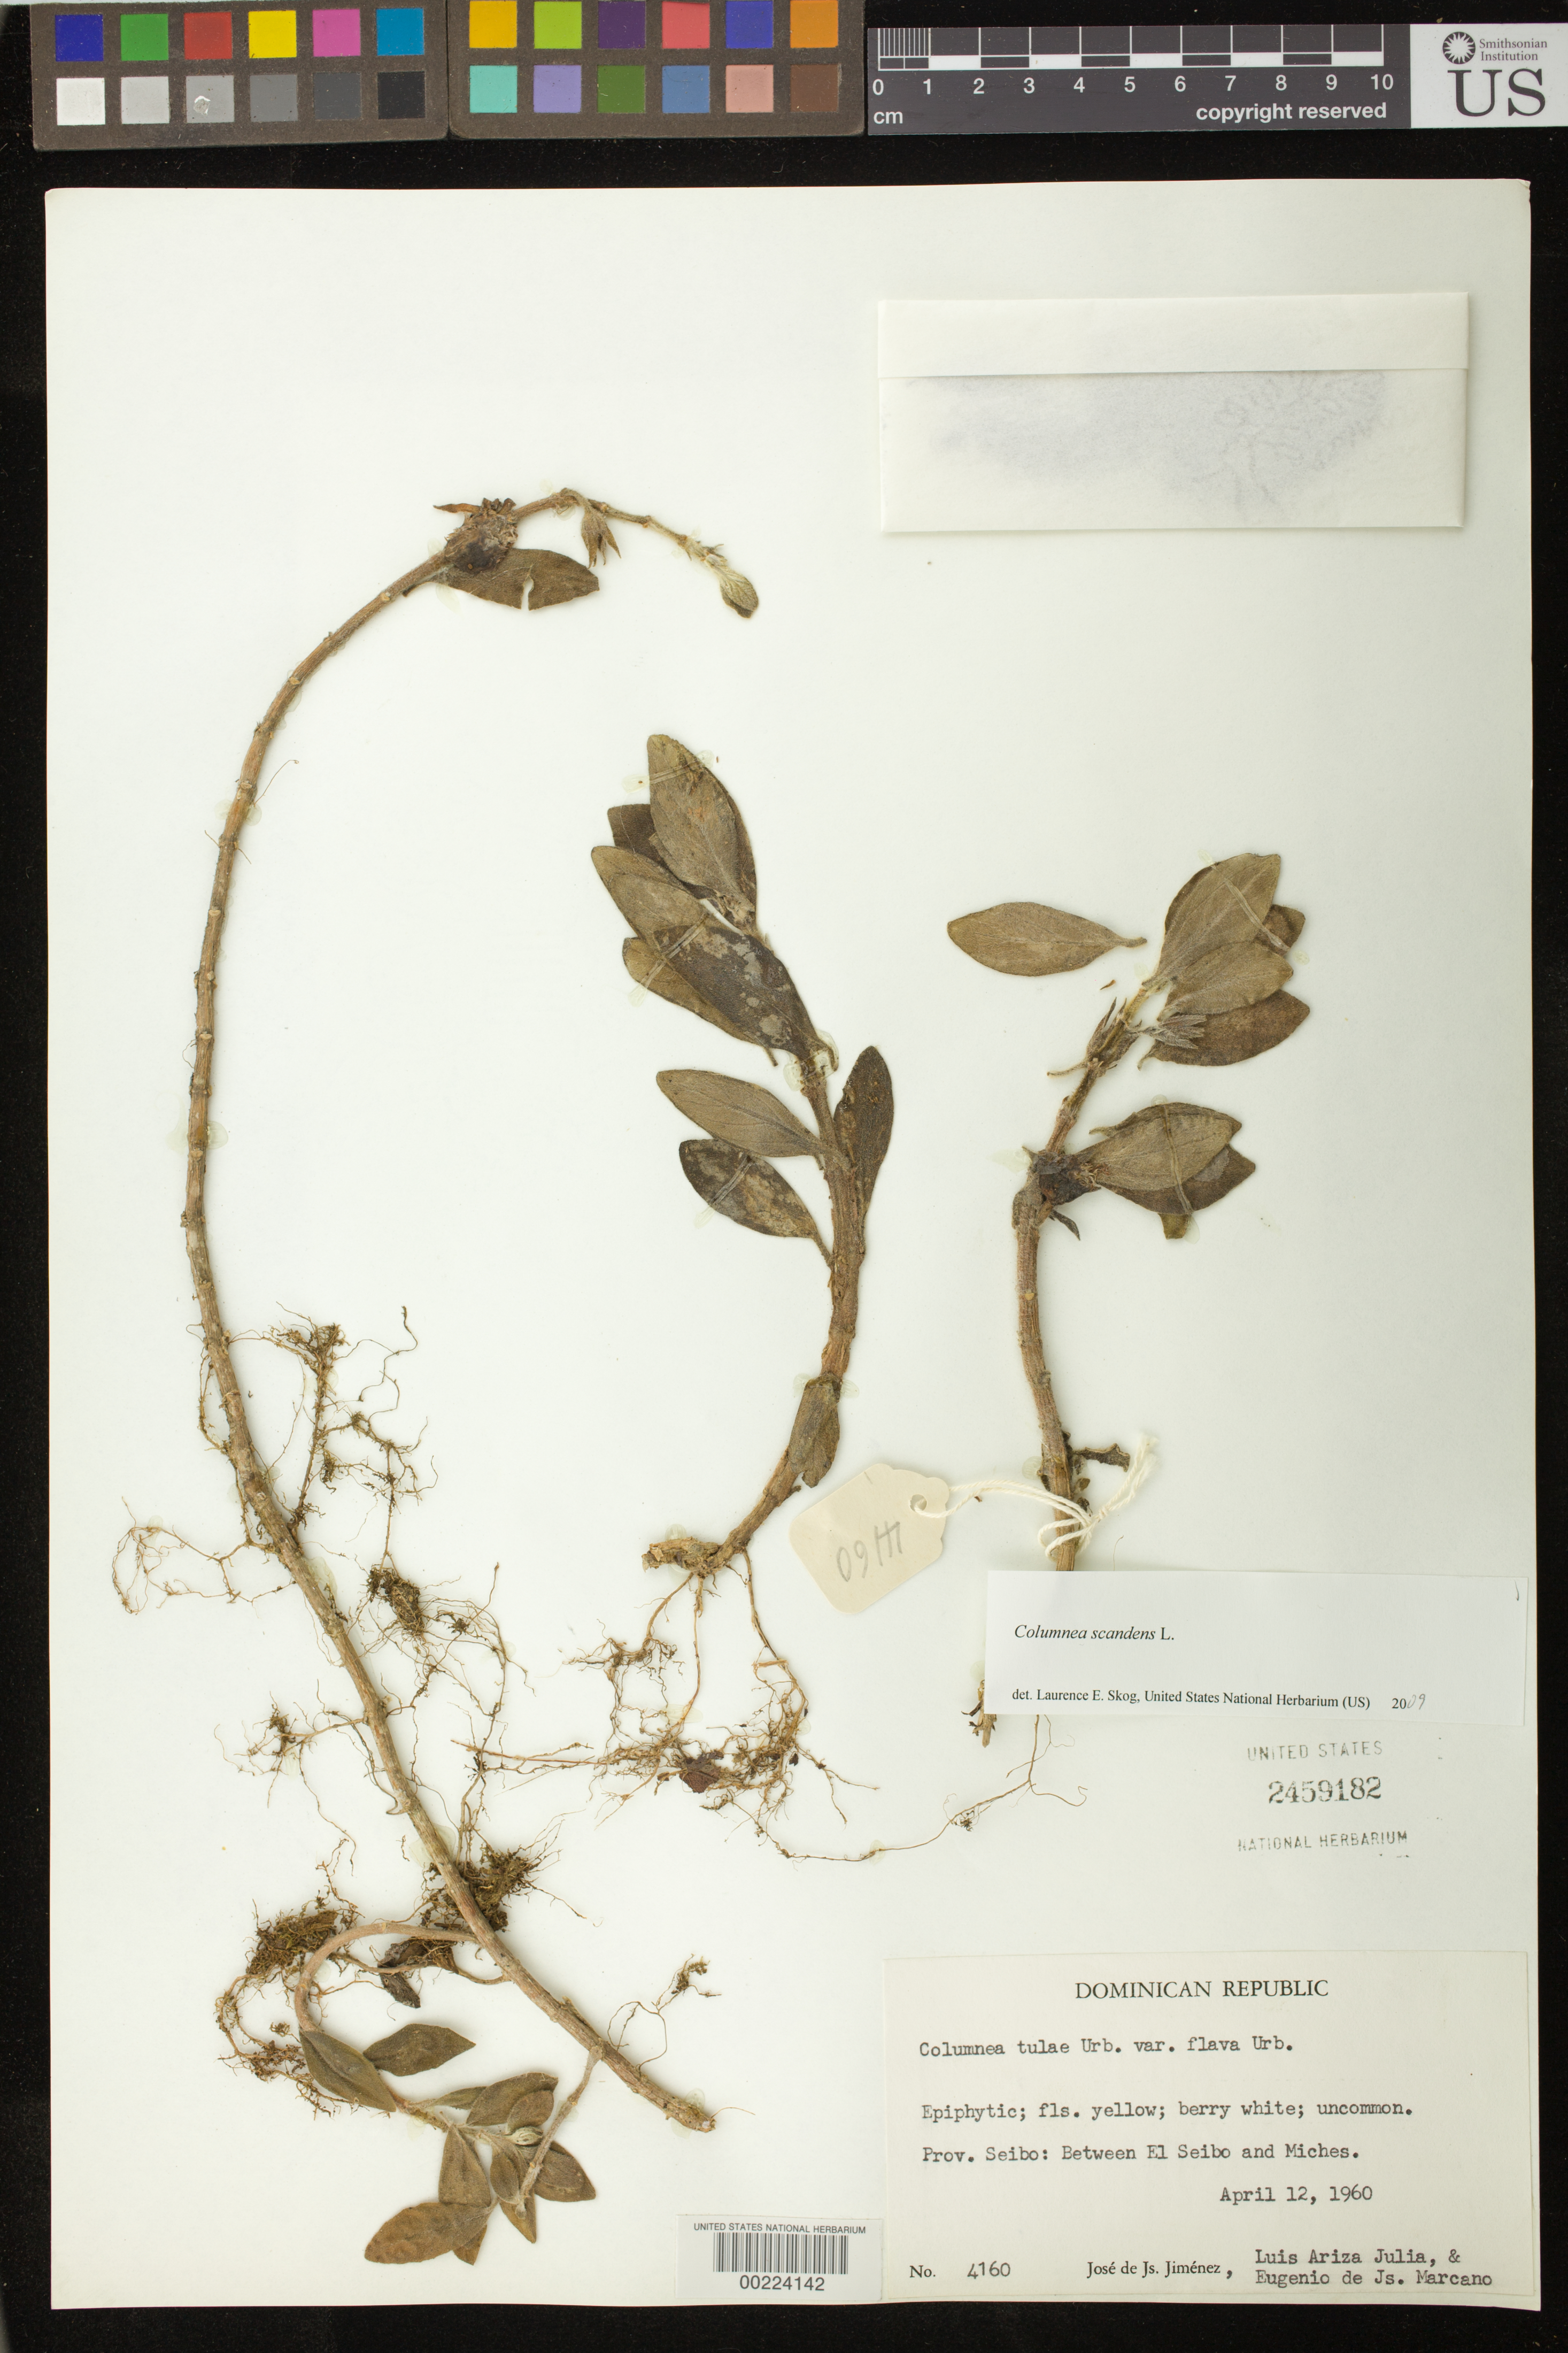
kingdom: Plantae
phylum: Tracheophyta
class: Magnoliopsida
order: Lamiales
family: Gesneriaceae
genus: Columnea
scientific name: Columnea scandens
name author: L.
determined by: Skog, Laurence E.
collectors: J. J. Jiménez Almonte, L. Julia & E. J. Marcano F.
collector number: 4160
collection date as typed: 12 Apr 1960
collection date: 1960-04-12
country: Dominican Republic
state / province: El Seibo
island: Hispaniola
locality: Between El Seibo and Miches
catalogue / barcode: US 2459182